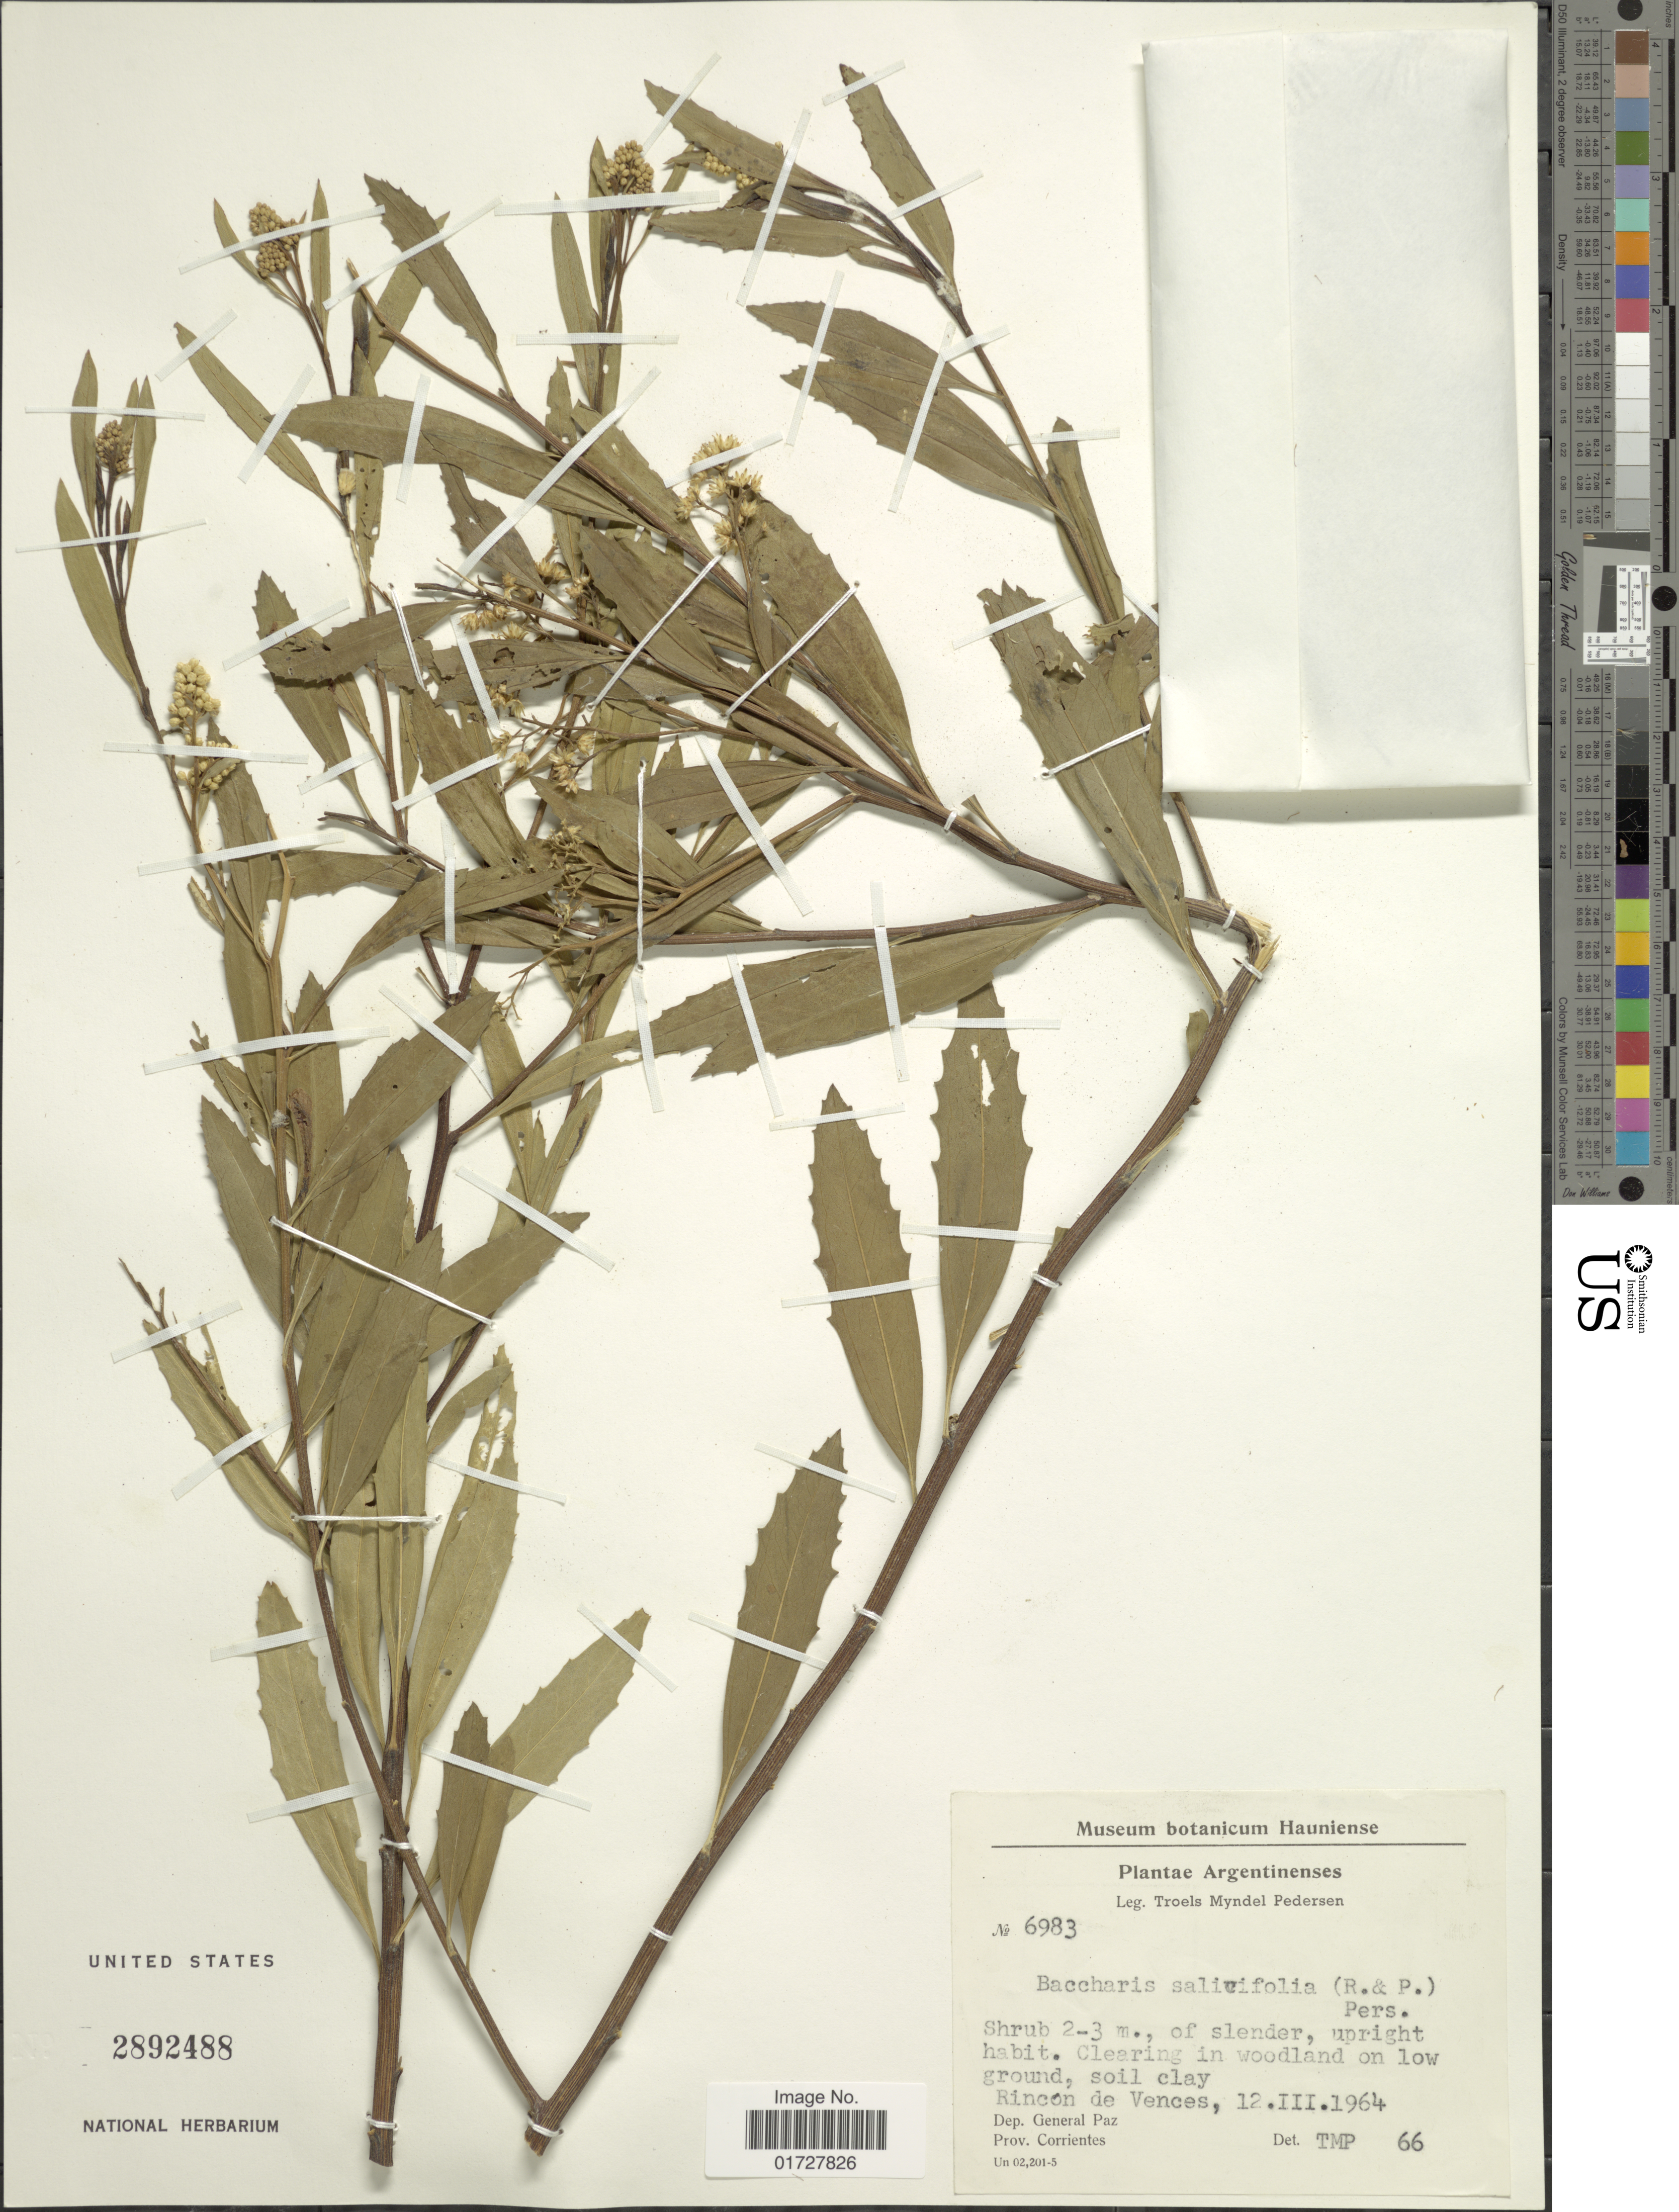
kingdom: Plantae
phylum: Tracheophyta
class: Magnoliopsida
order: Asterales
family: Asteraceae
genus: Baccharis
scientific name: Baccharis salicifolia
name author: (Ruiz & Pav.) Pers.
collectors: T. Pederson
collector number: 6983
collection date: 1964-03-12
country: Argentina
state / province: Corrientes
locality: Rincon de Vences, Dep. General Paz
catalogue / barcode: US 2892488